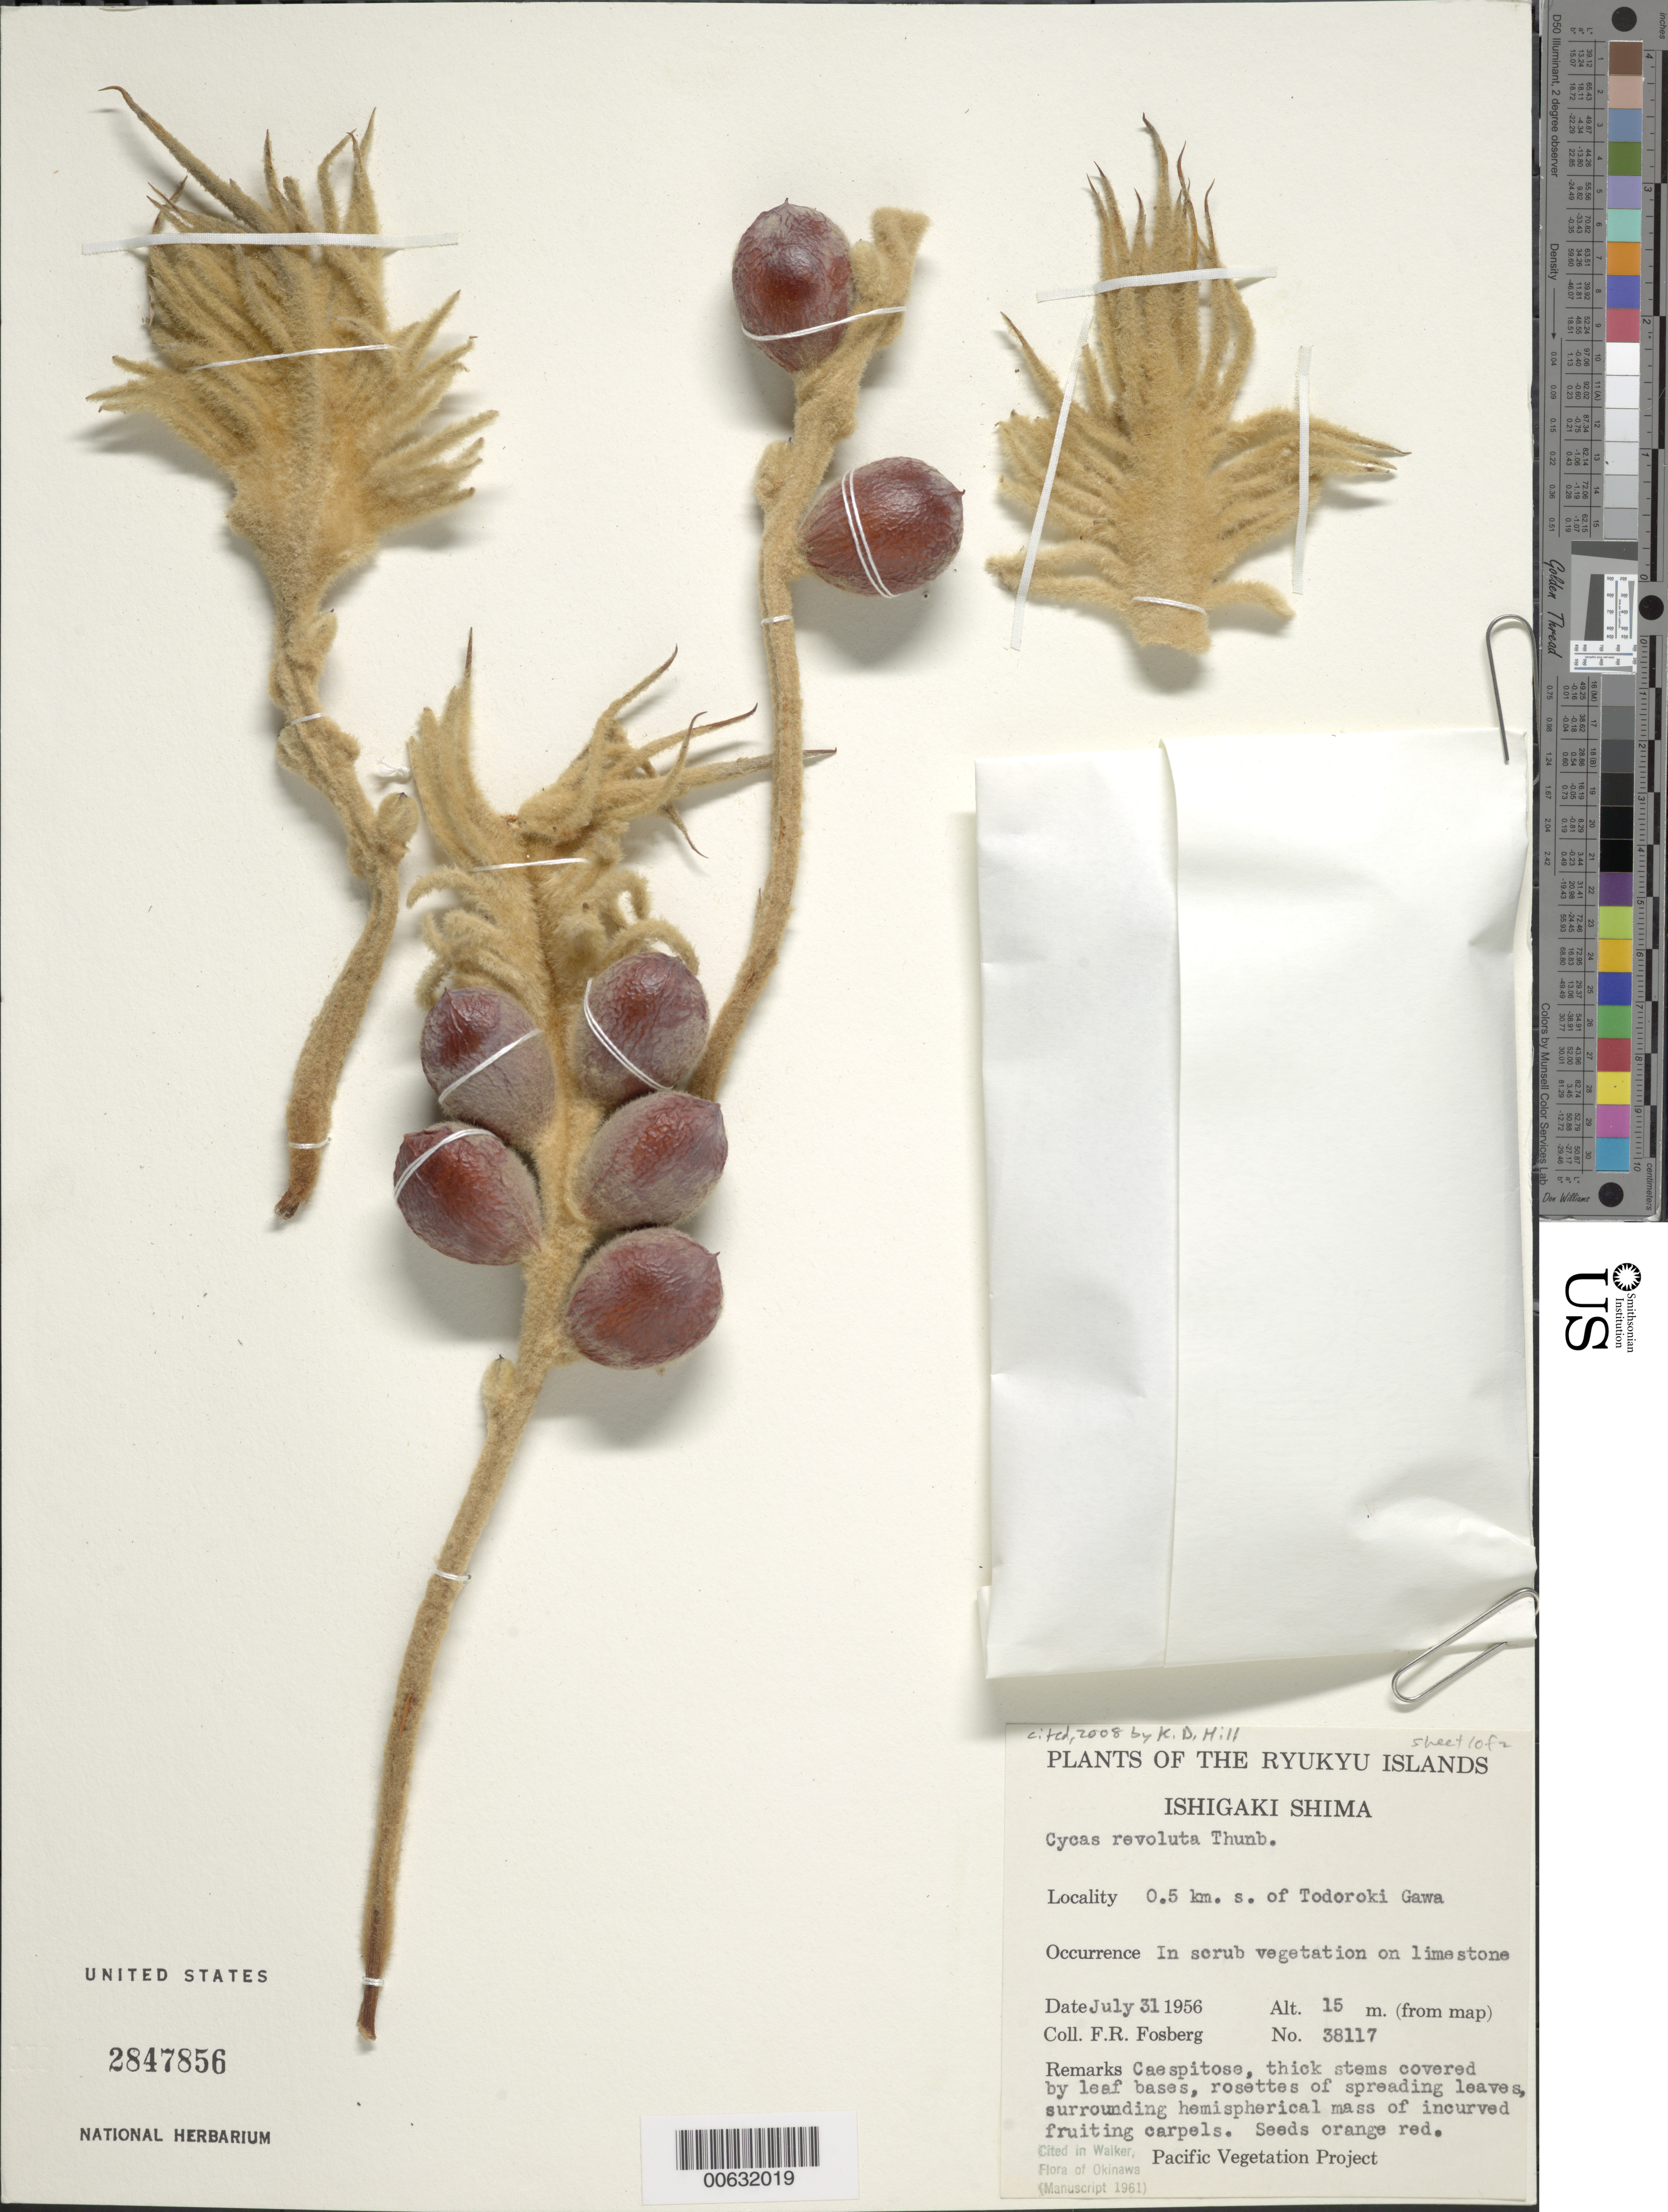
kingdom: Plantae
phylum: Tracheophyta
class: Cycadopsida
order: Cycadales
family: Cycadaceae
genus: Cycas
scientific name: Cycas revoluta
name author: Thunb.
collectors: F. Fosburg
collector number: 38117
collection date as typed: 31 Jul 1956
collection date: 1956-07-31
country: Japan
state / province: Okinawa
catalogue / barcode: US 2847856